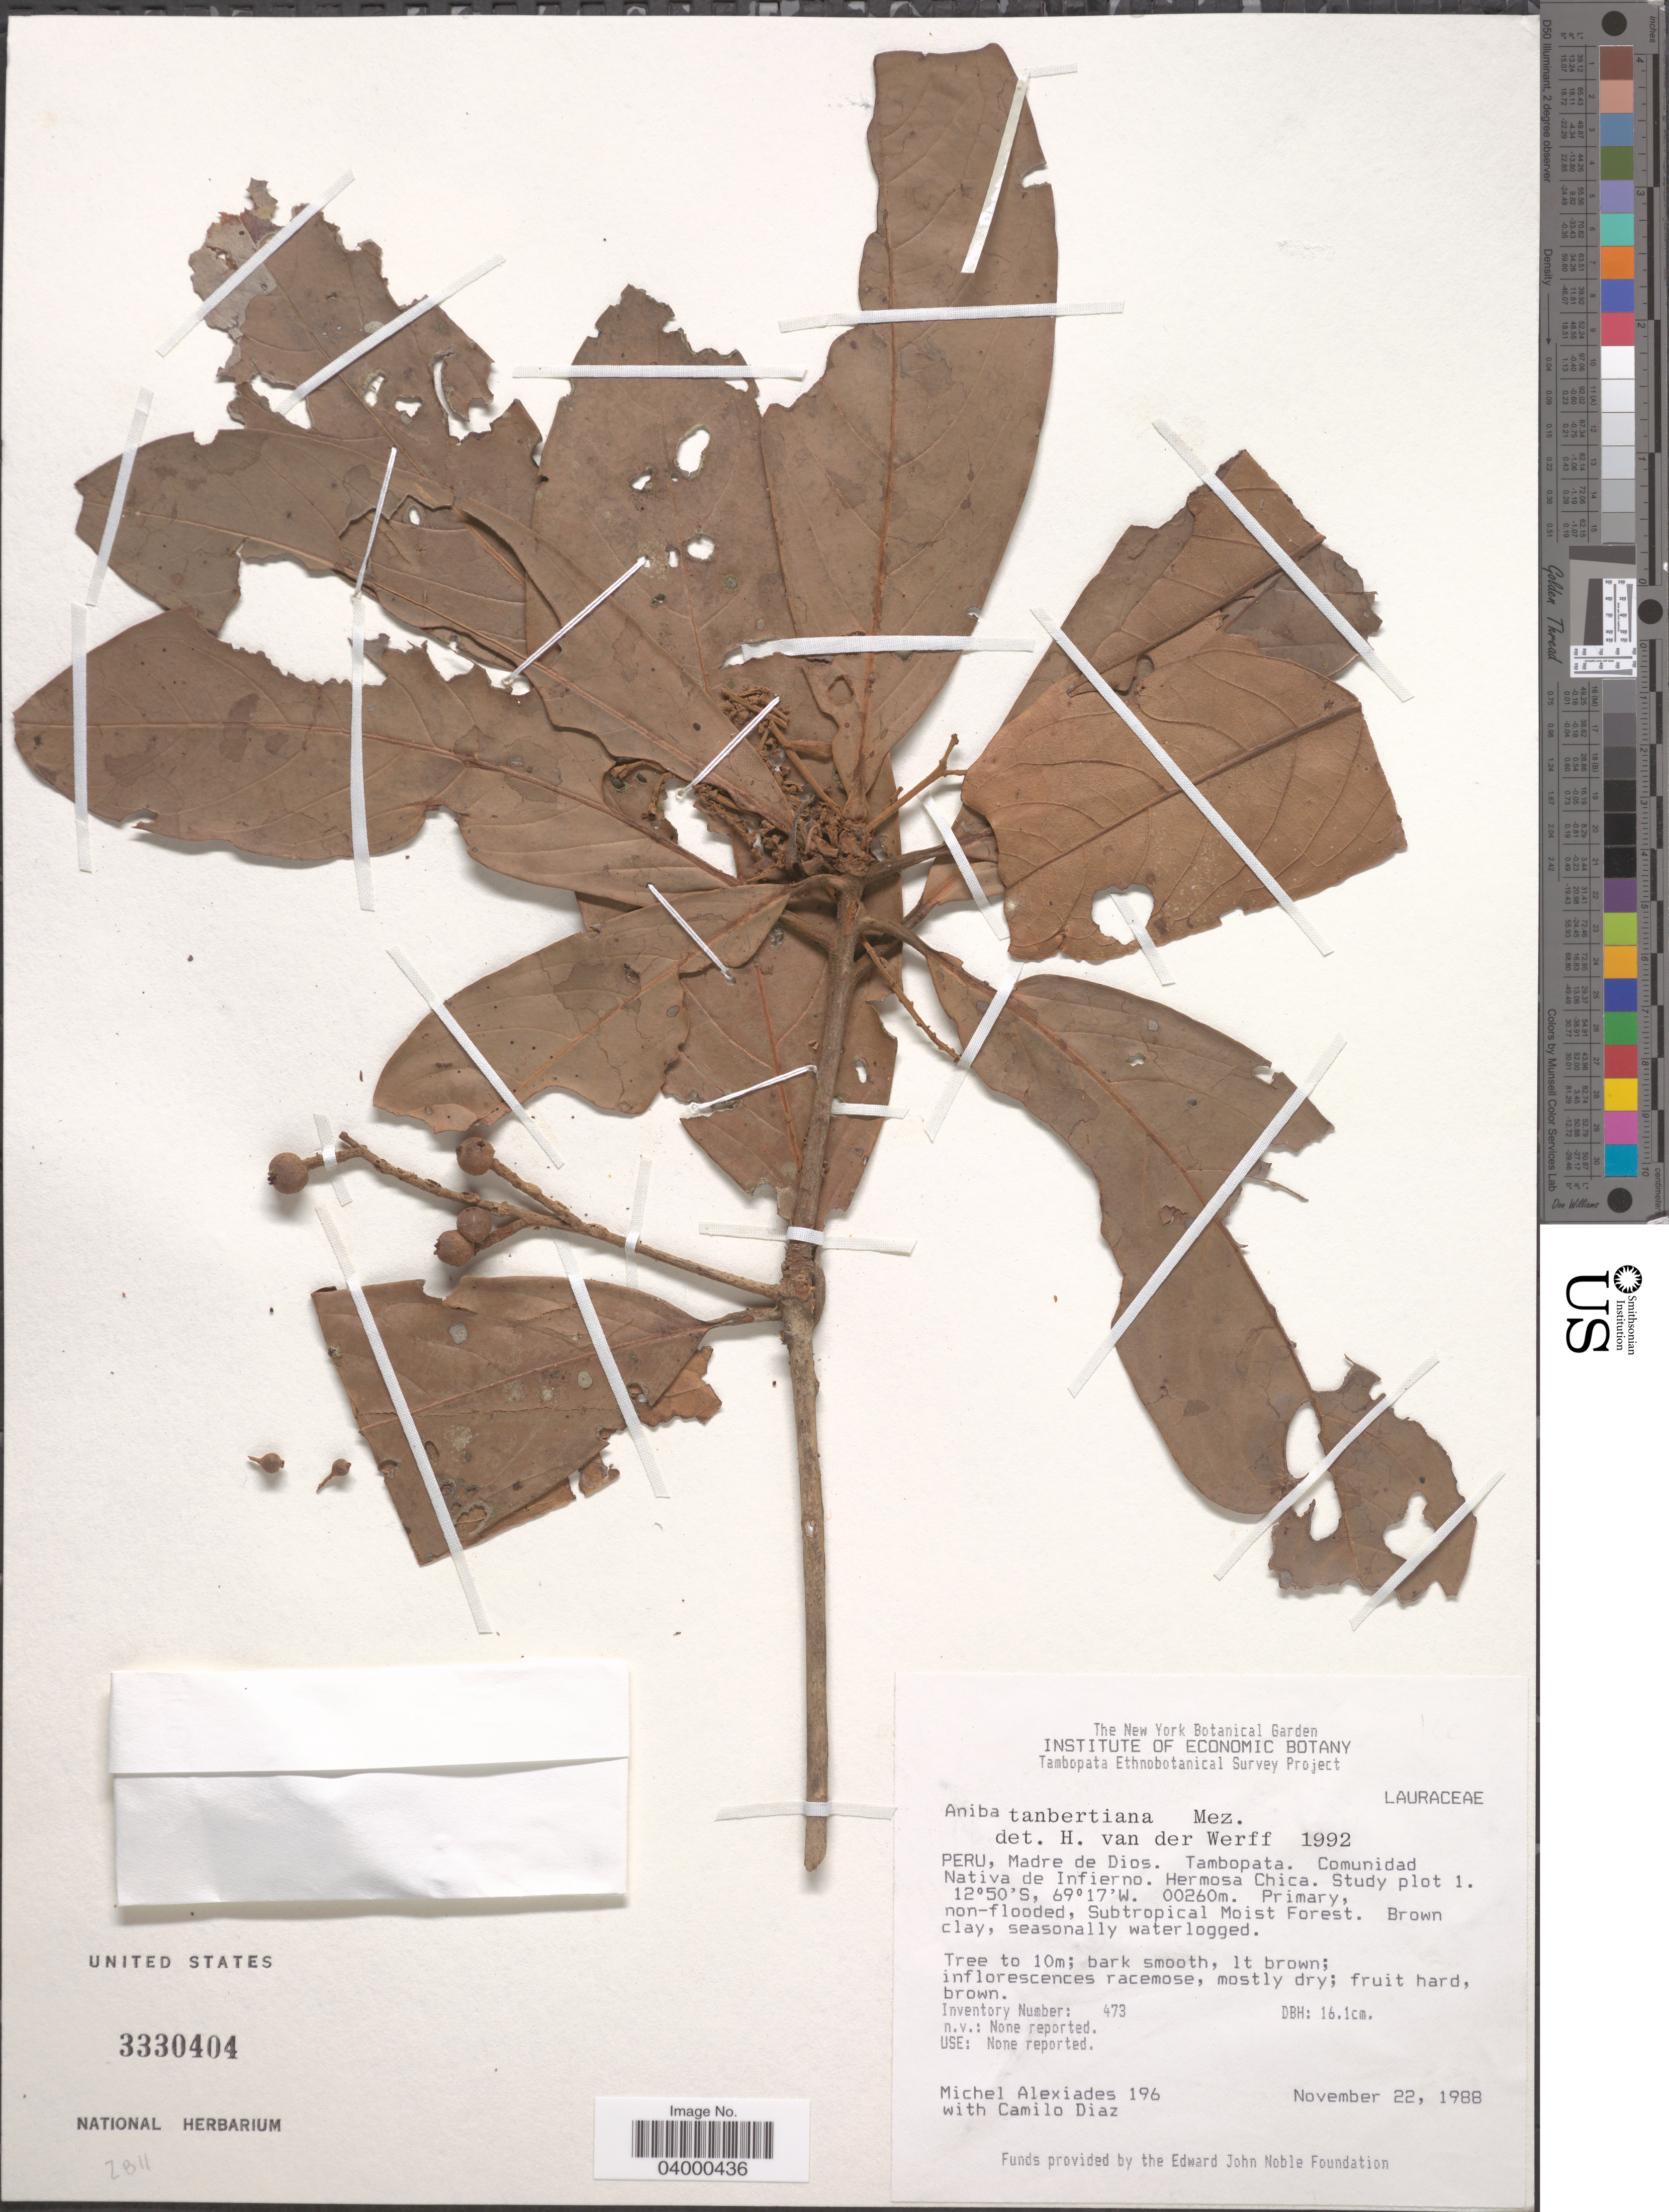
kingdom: Plantae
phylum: Tracheophyta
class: Magnoliopsida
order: Laurales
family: Lauraceae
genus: Aniba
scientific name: Aniba taubertiana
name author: Mez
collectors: M. Alexiades & C. Díaz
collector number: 196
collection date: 1988-11-22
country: Peru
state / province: Madre de Dios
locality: Tambopata. Comunidad Nativa de Infierno. Hermosa Chica. Study plot 1.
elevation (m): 260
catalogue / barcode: US 3330404